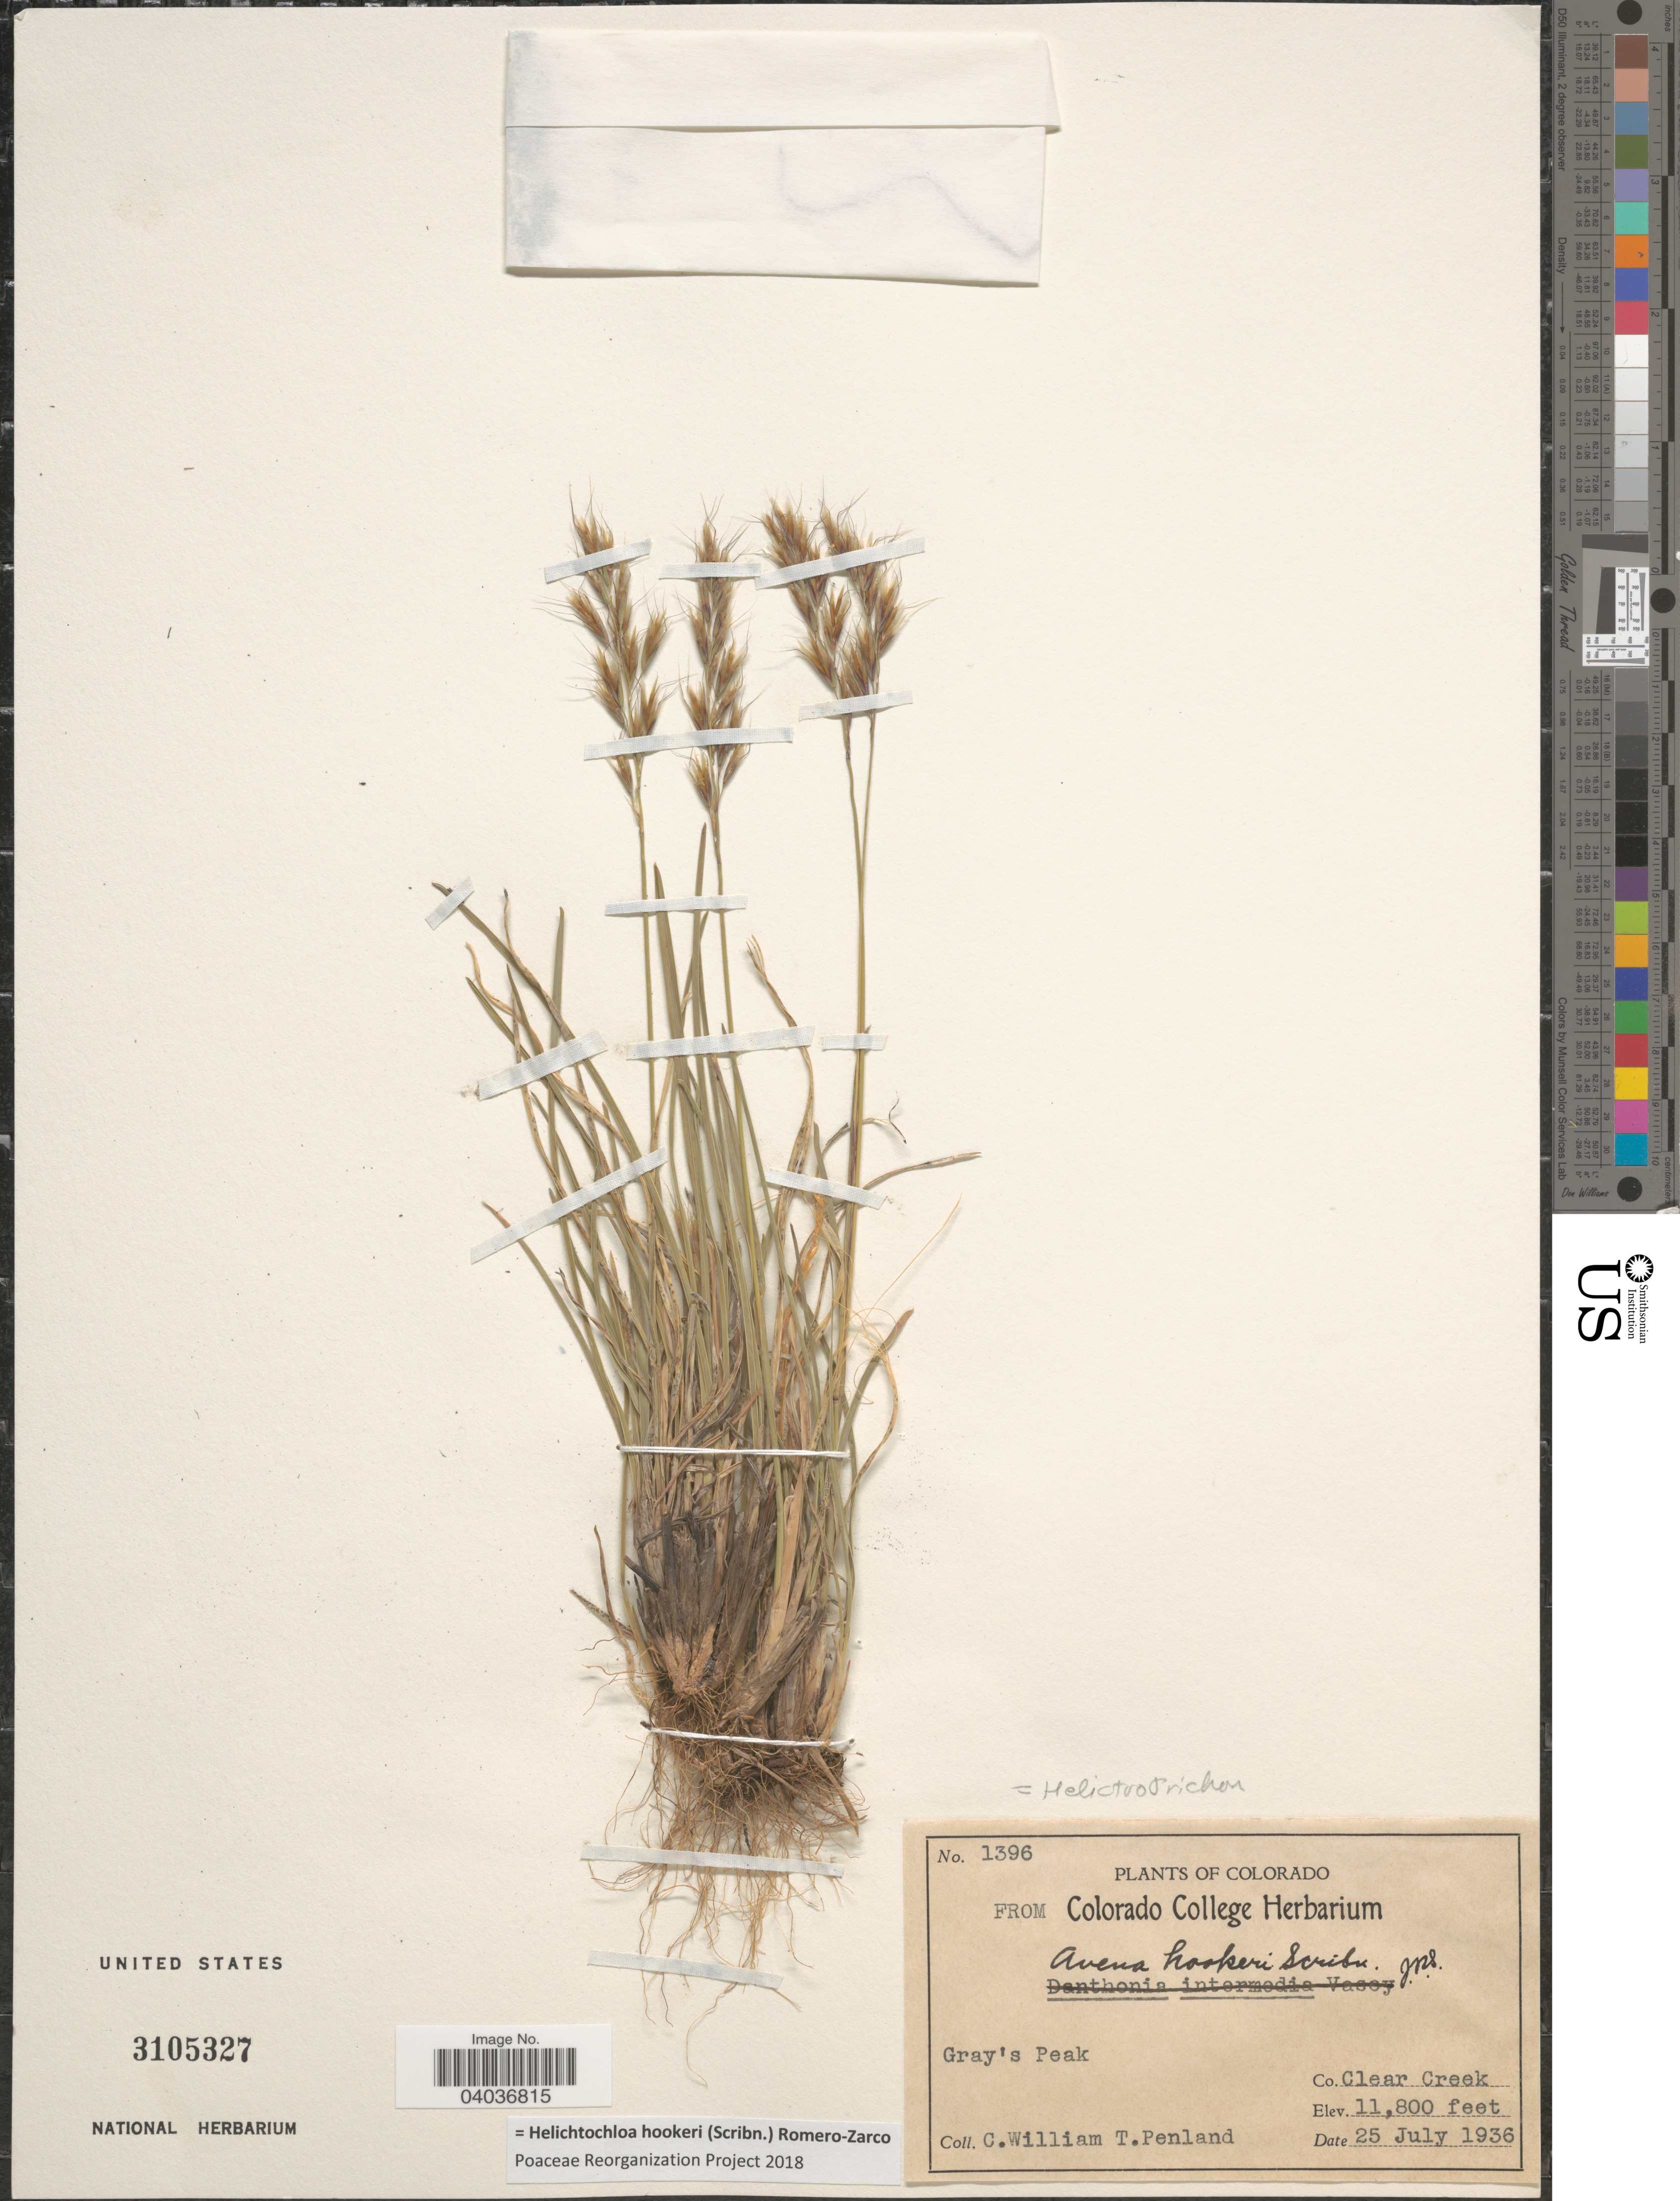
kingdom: Plantae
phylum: Tracheophyta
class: Liliopsida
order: Poales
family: Poaceae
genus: Helictochloa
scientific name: Helictochloa hookeri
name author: (Scribn.) Romero Zarco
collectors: C. William & T. Penland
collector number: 1396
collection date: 1936-07-25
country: United States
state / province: Colorado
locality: Gray's Peak. Co. Clear Creek.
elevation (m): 3597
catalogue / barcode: US 3105327